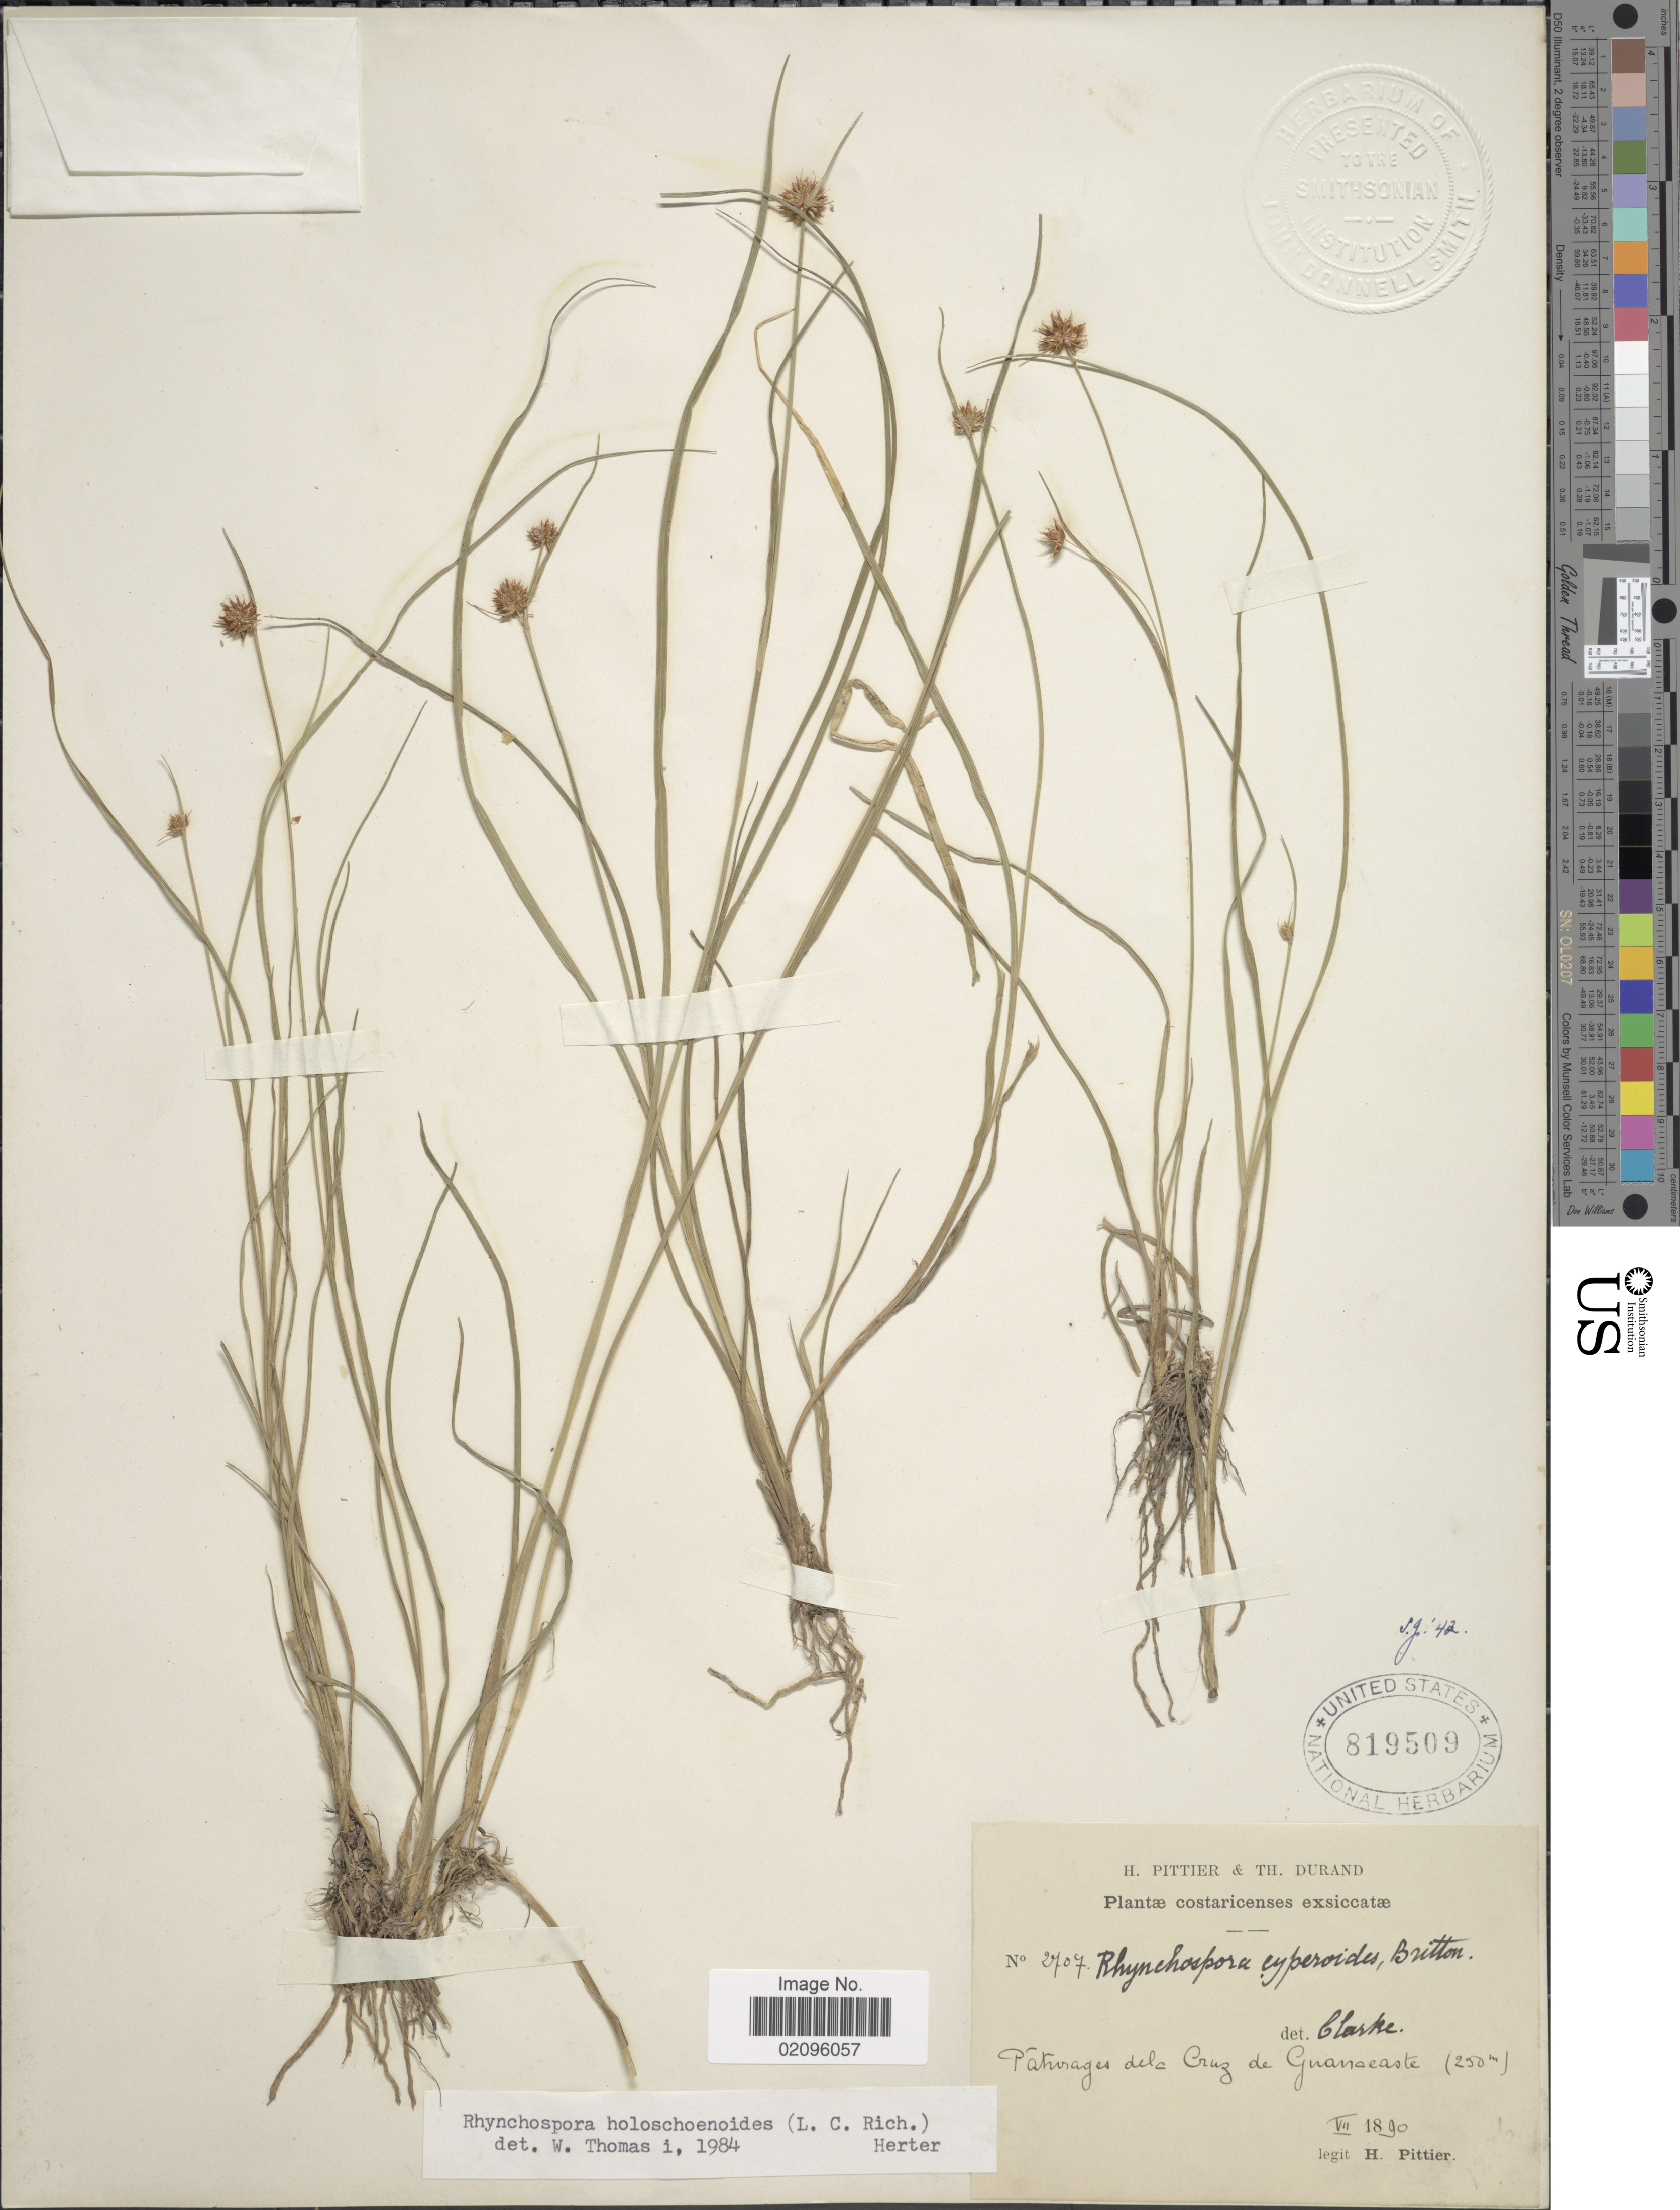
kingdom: Plantae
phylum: Tracheophyta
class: Liliopsida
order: Poales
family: Cyperaceae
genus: Rhynchospora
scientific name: Rhynchospora holoschoenoides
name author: (Rich.) Herter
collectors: H. F. Pittier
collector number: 2707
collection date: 1890-07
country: Costa Rica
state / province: Guanacaste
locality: Paturages dela Cruz de Guanacaste.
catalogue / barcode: US 819509